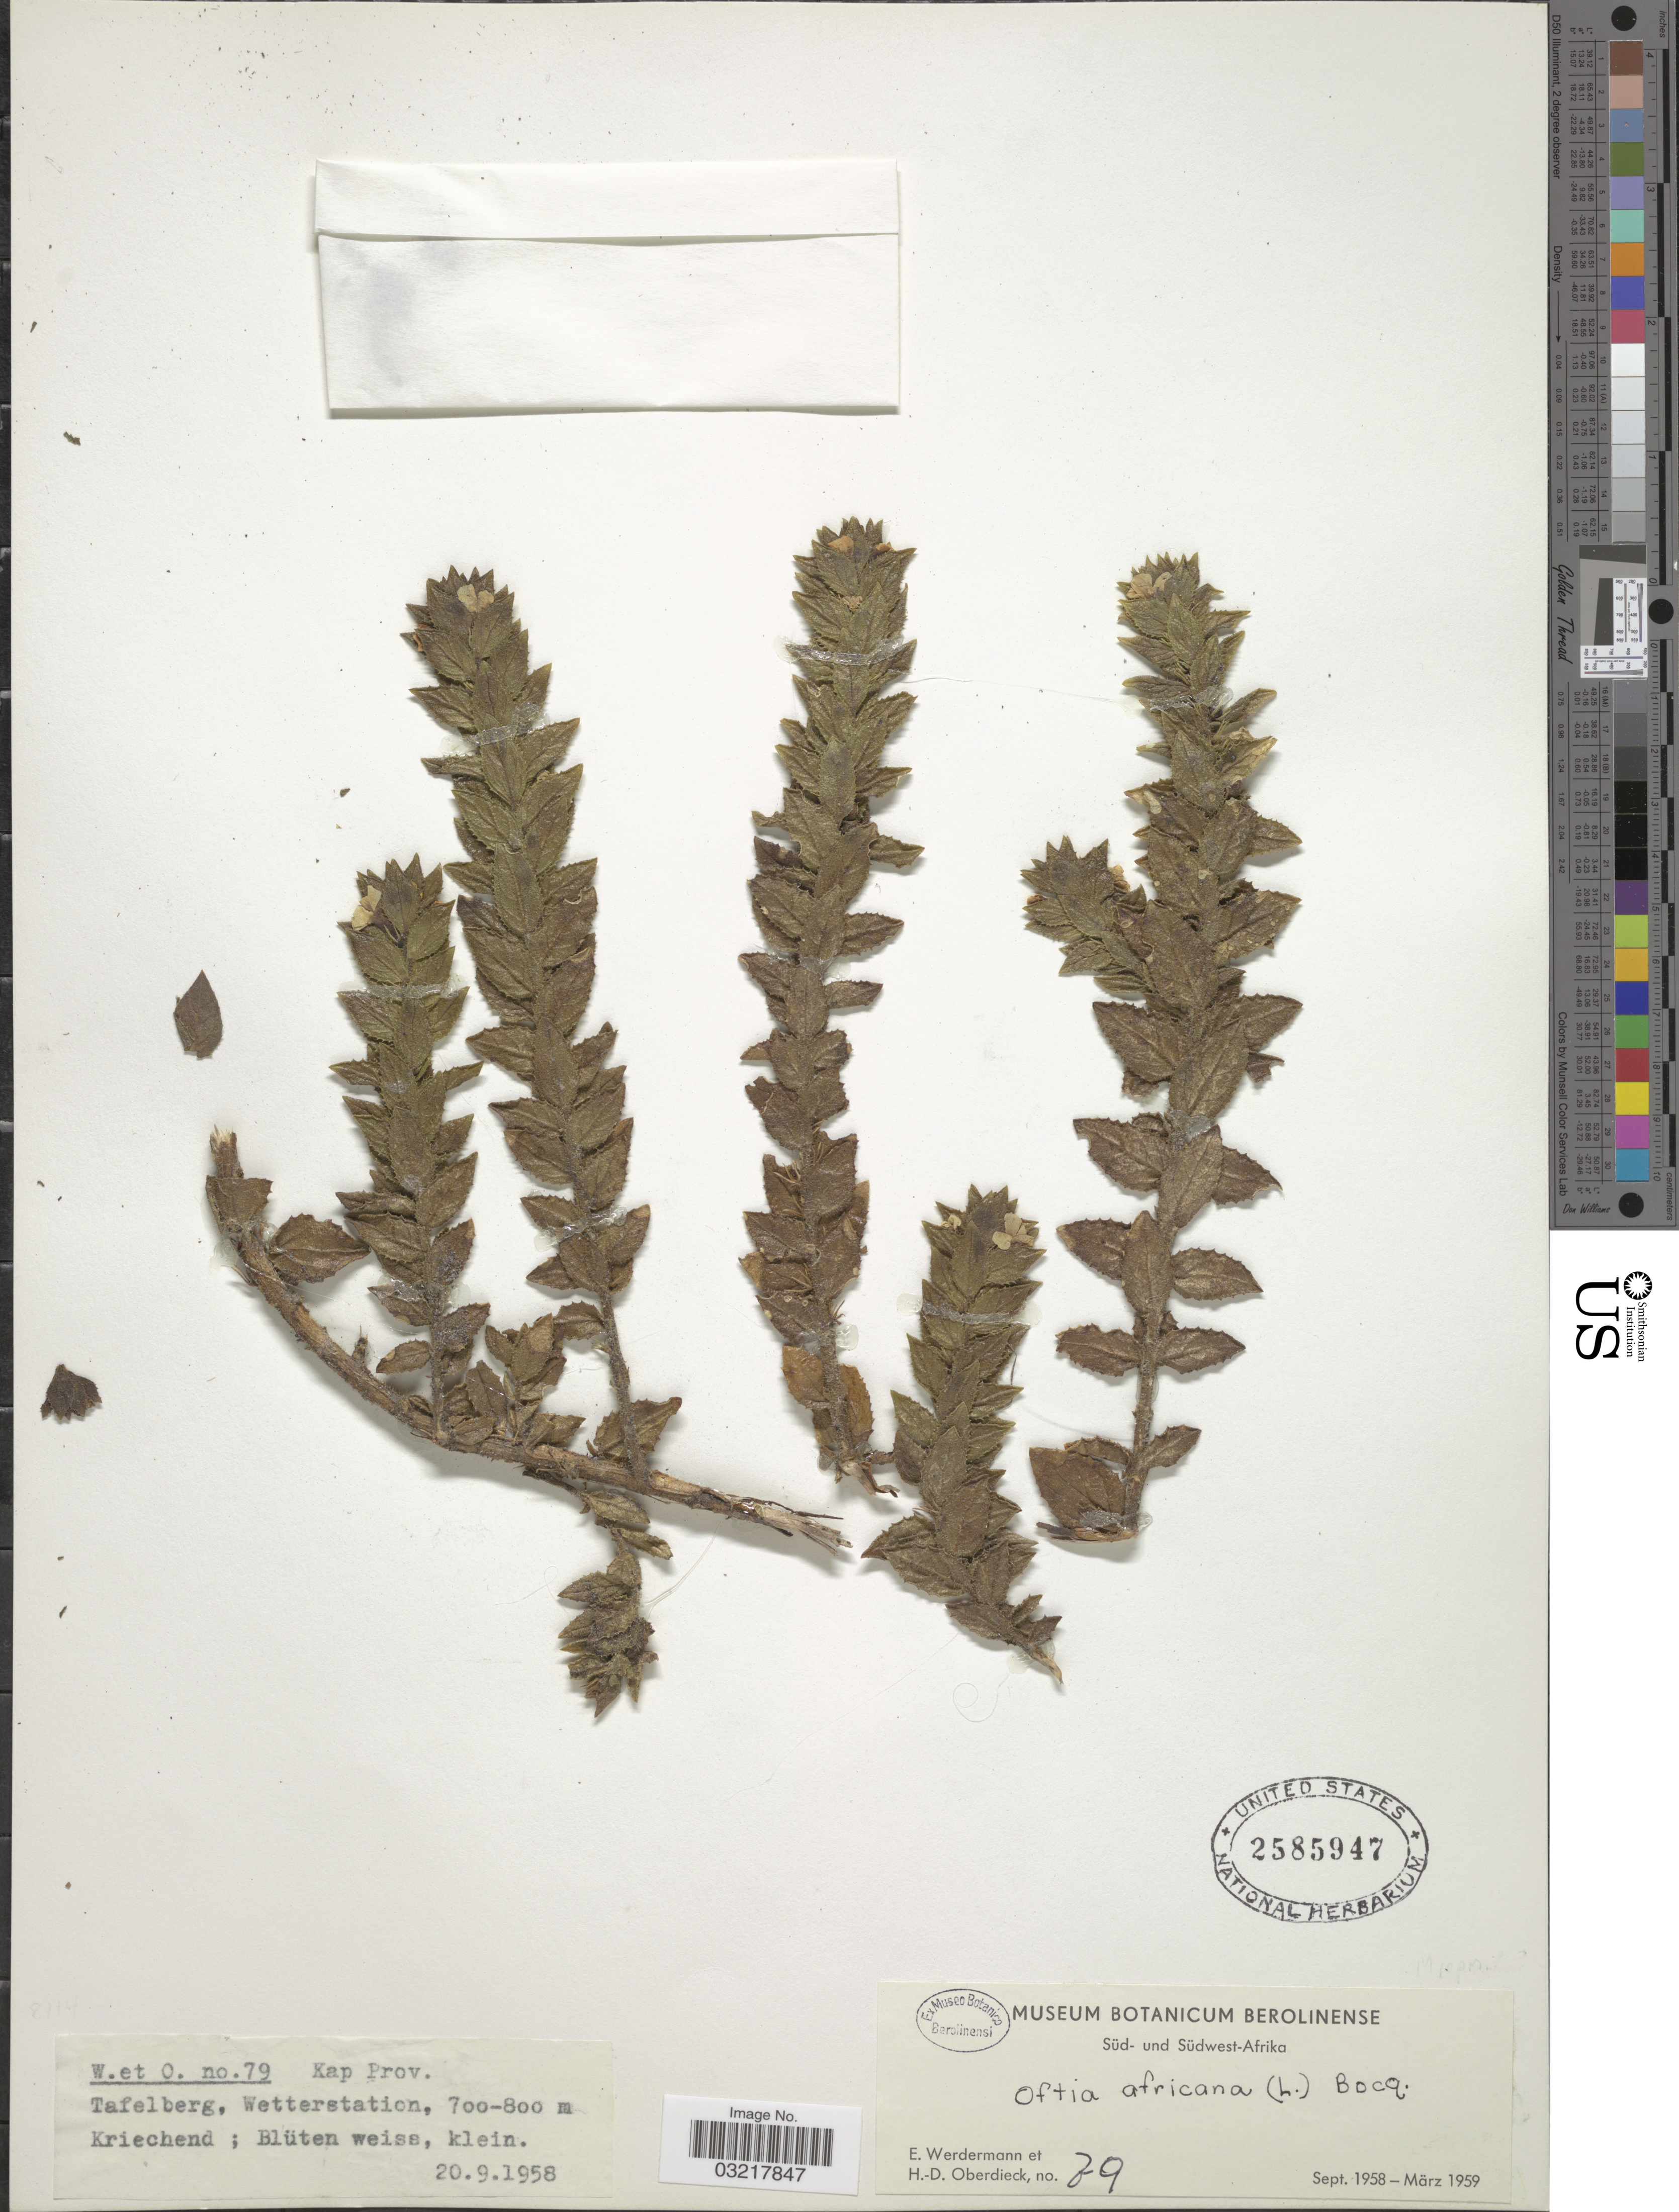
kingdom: Plantae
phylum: Tracheophyta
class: Magnoliopsida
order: Lamiales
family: Scrophulariaceae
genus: Oftia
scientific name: Oftia africana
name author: (L.) Bocq.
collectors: E. Werdermann & H. Oberdieck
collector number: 79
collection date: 1958-09-20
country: South Africa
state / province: Western Cape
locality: Süd-Afrika. Kap Prov. Tafelberg, Wetterstation.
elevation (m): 700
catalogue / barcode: US 2585947